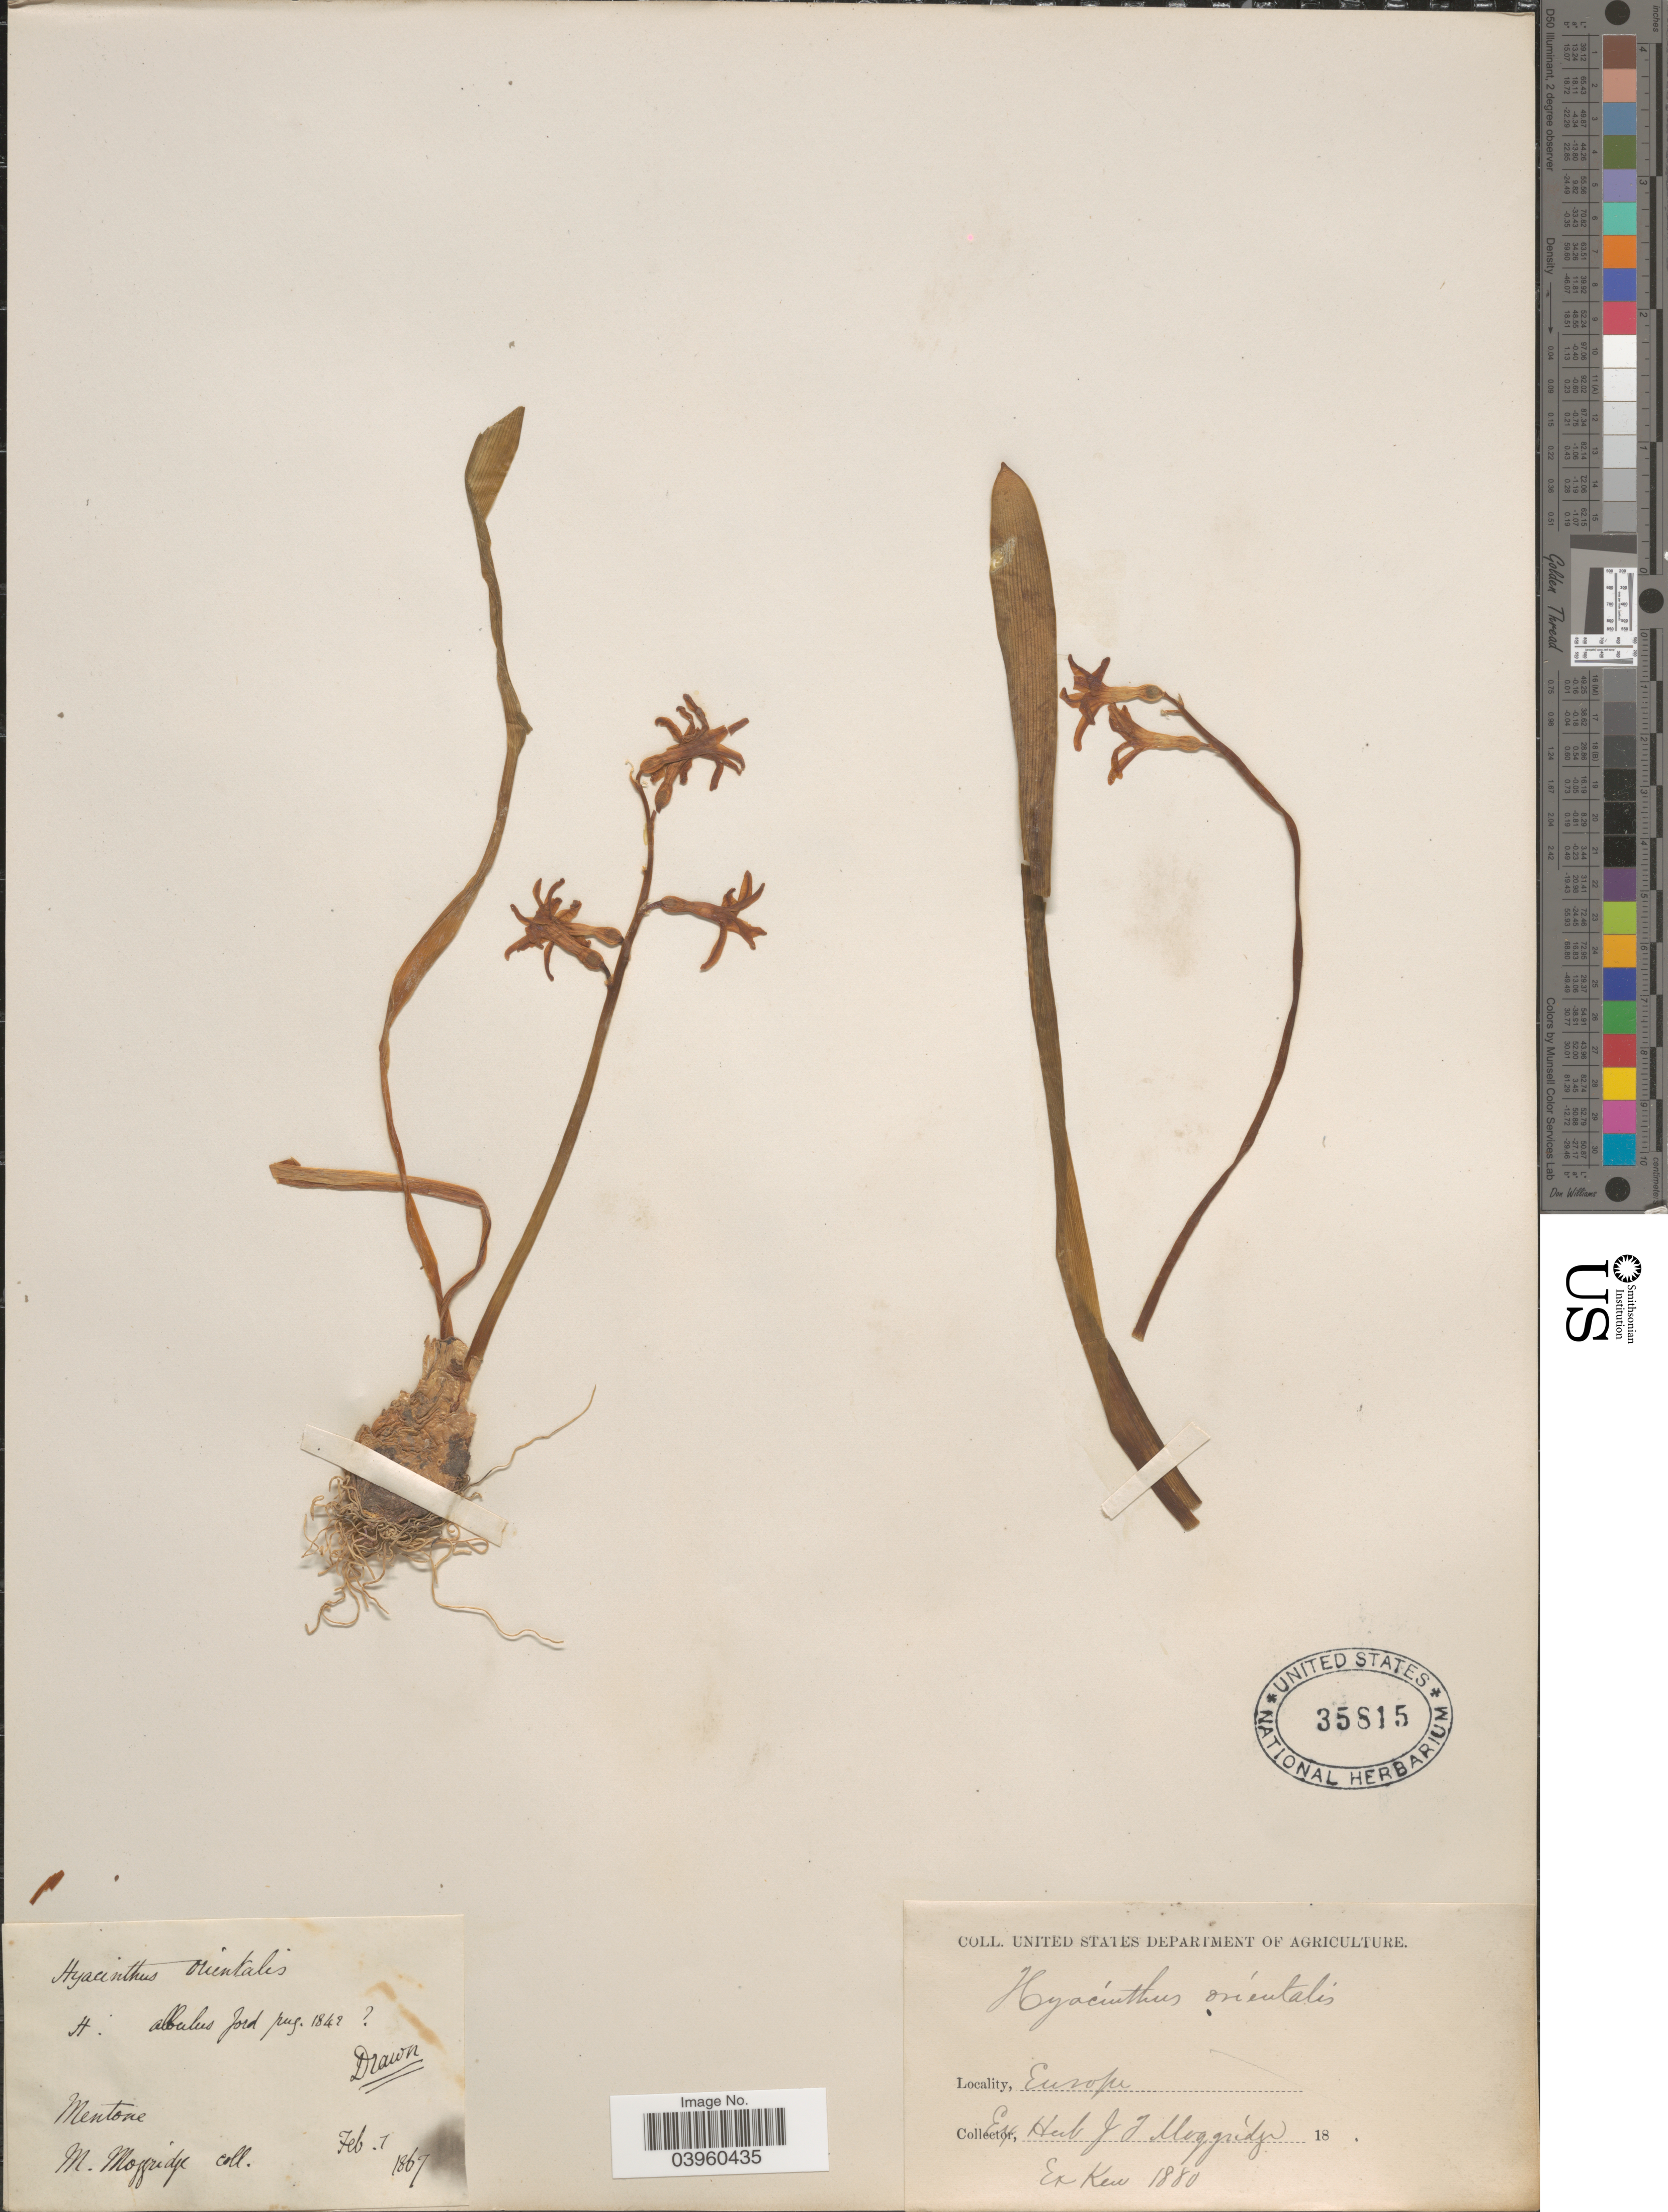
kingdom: Plantae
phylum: Tracheophyta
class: Liliopsida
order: Asparagales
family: Asparagaceae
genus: Hyacinthus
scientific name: Hyacinthus orientalis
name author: L.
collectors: M. Moggridge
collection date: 1867-02-07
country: France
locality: Mentone. Europe.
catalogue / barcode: US 35815